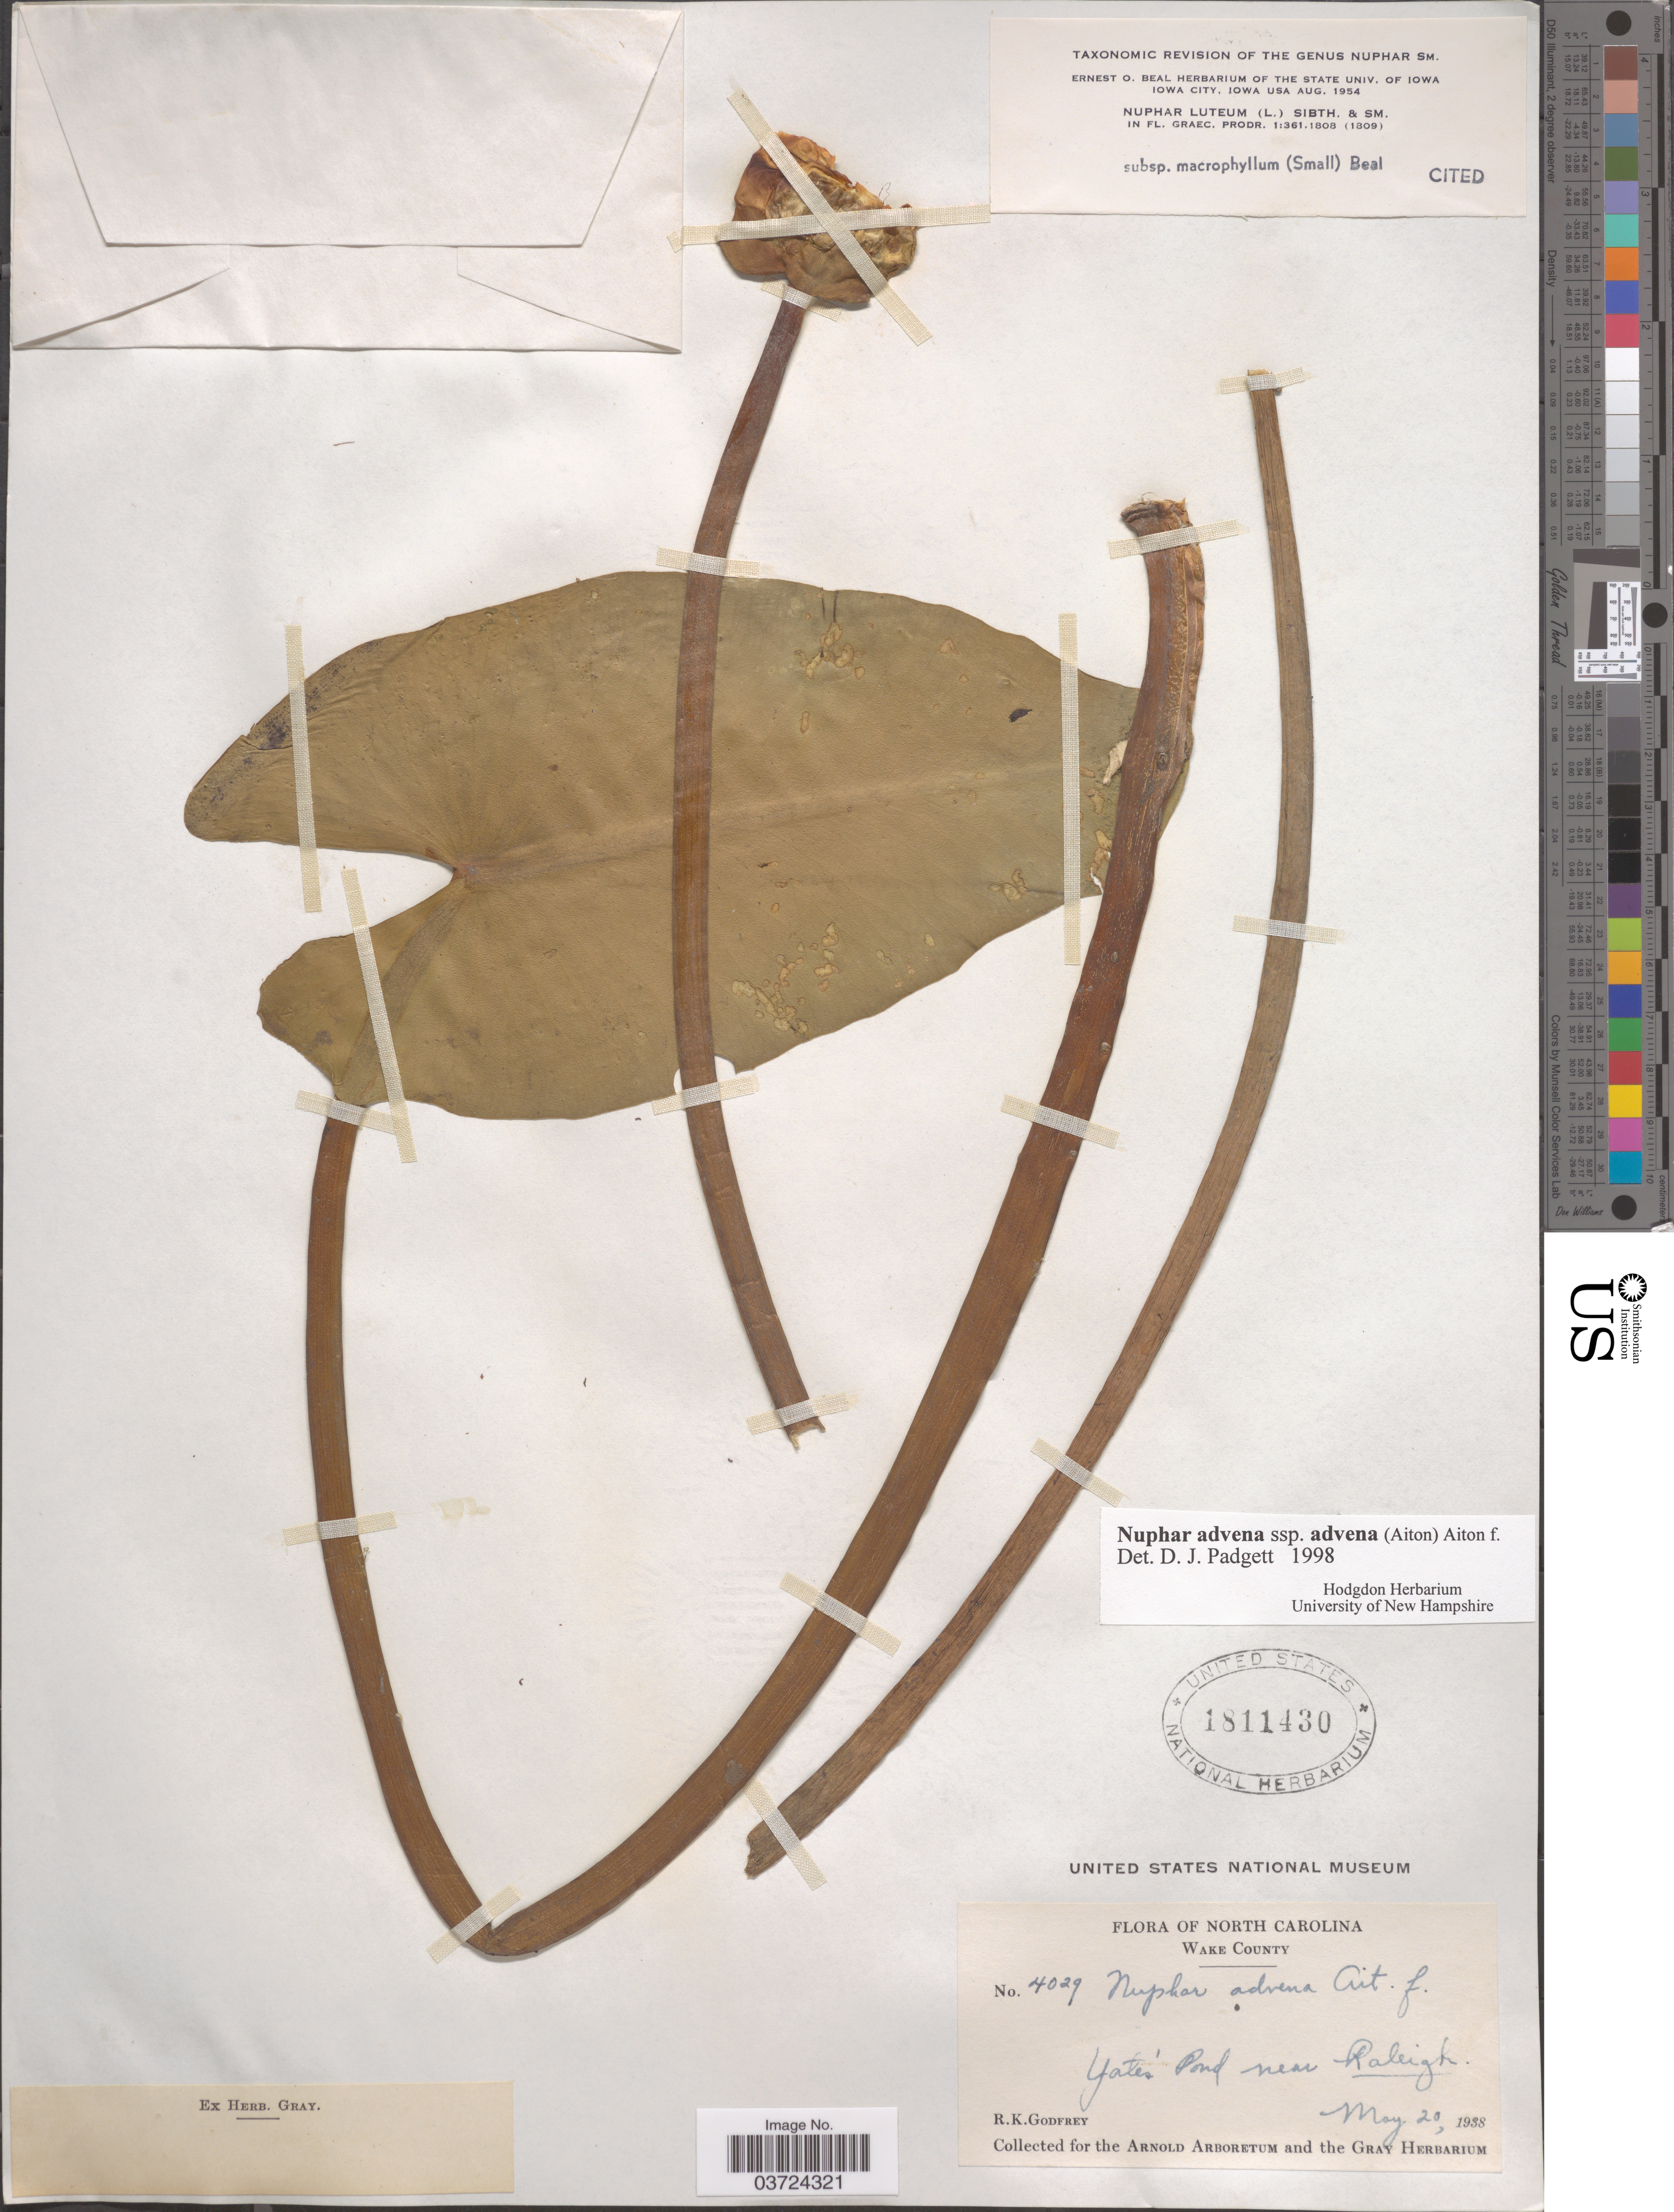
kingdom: Plantae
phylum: Tracheophyta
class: Magnoliopsida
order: Nymphaeales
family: Nymphaeaceae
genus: Nuphar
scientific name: Nuphar advena subsp. advena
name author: (Aiton) W.T. Aiton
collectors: R. K. Godfrey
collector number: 4029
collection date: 1938-05-20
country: United States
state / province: North Carolina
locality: Wake County. Yates' Pond near Raleigh.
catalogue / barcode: US 1811430